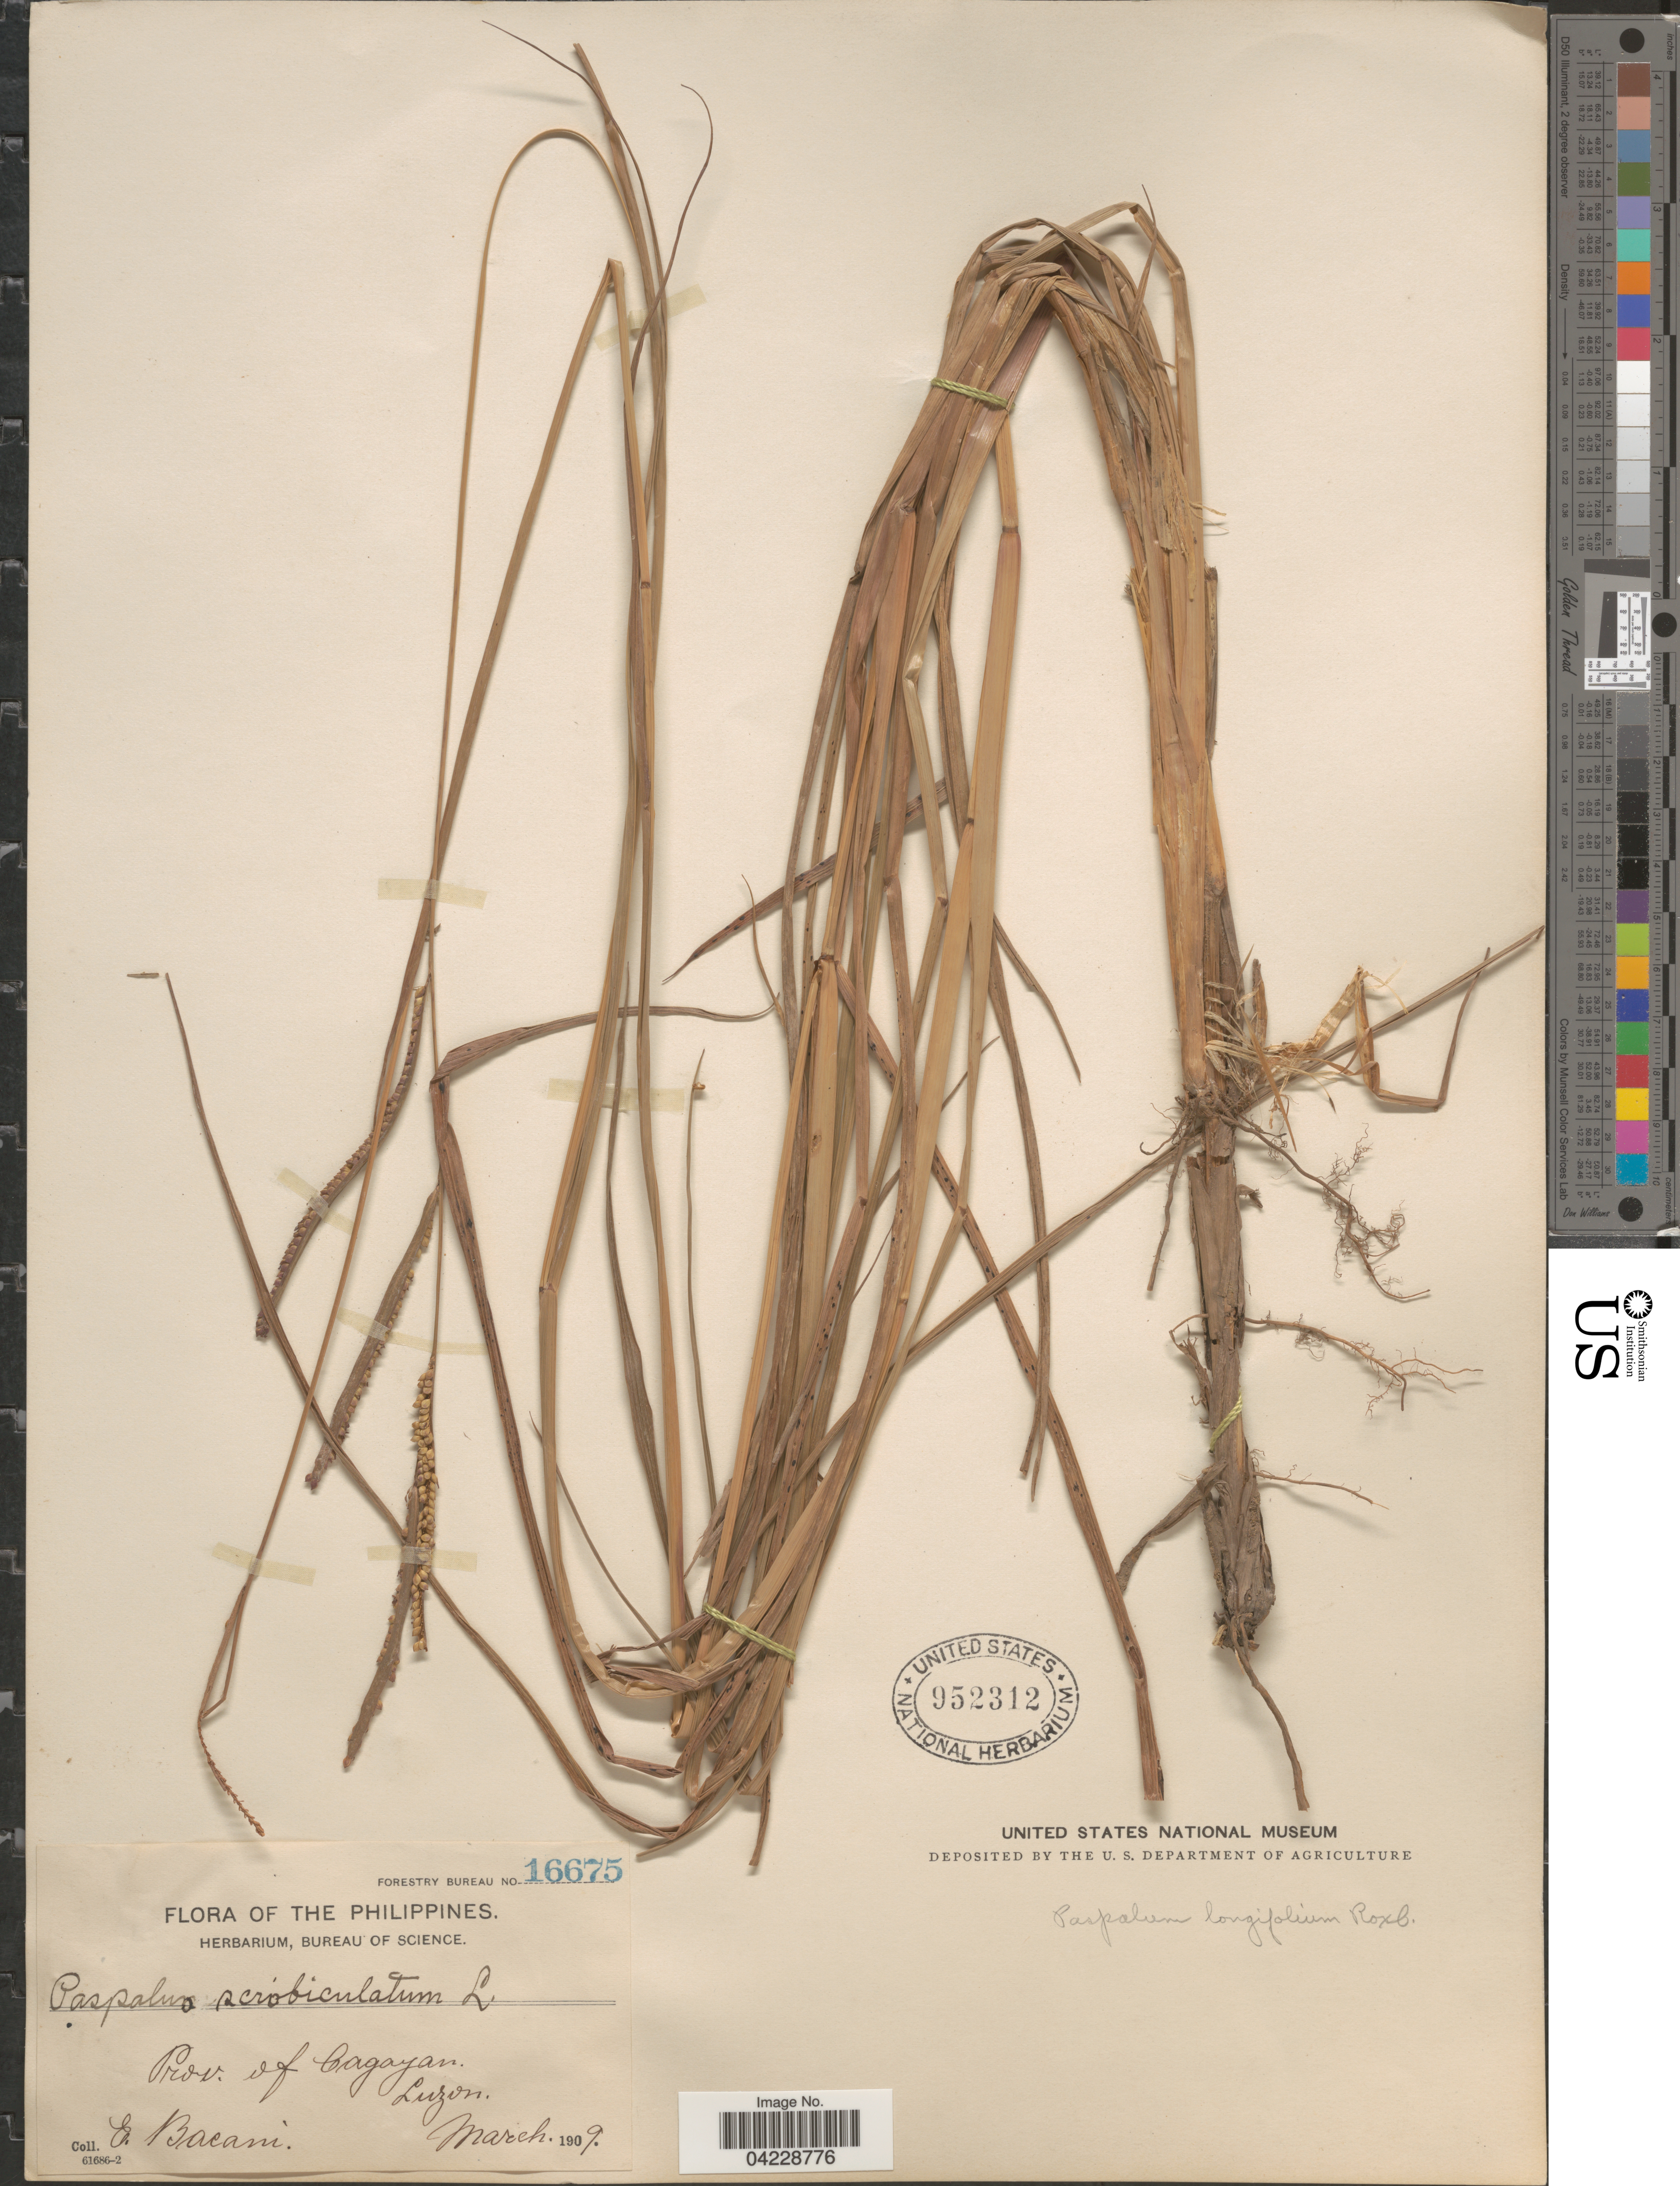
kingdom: Plantae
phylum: Tracheophyta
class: Liliopsida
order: Poales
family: Poaceae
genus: Paspalum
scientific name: Paspalum longifolium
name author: Roxb.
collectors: E. Bacani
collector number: Forestry Bureau 16675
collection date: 1909-03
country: Philippines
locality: Prov. of Cagayan. Luzon.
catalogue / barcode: US 952312